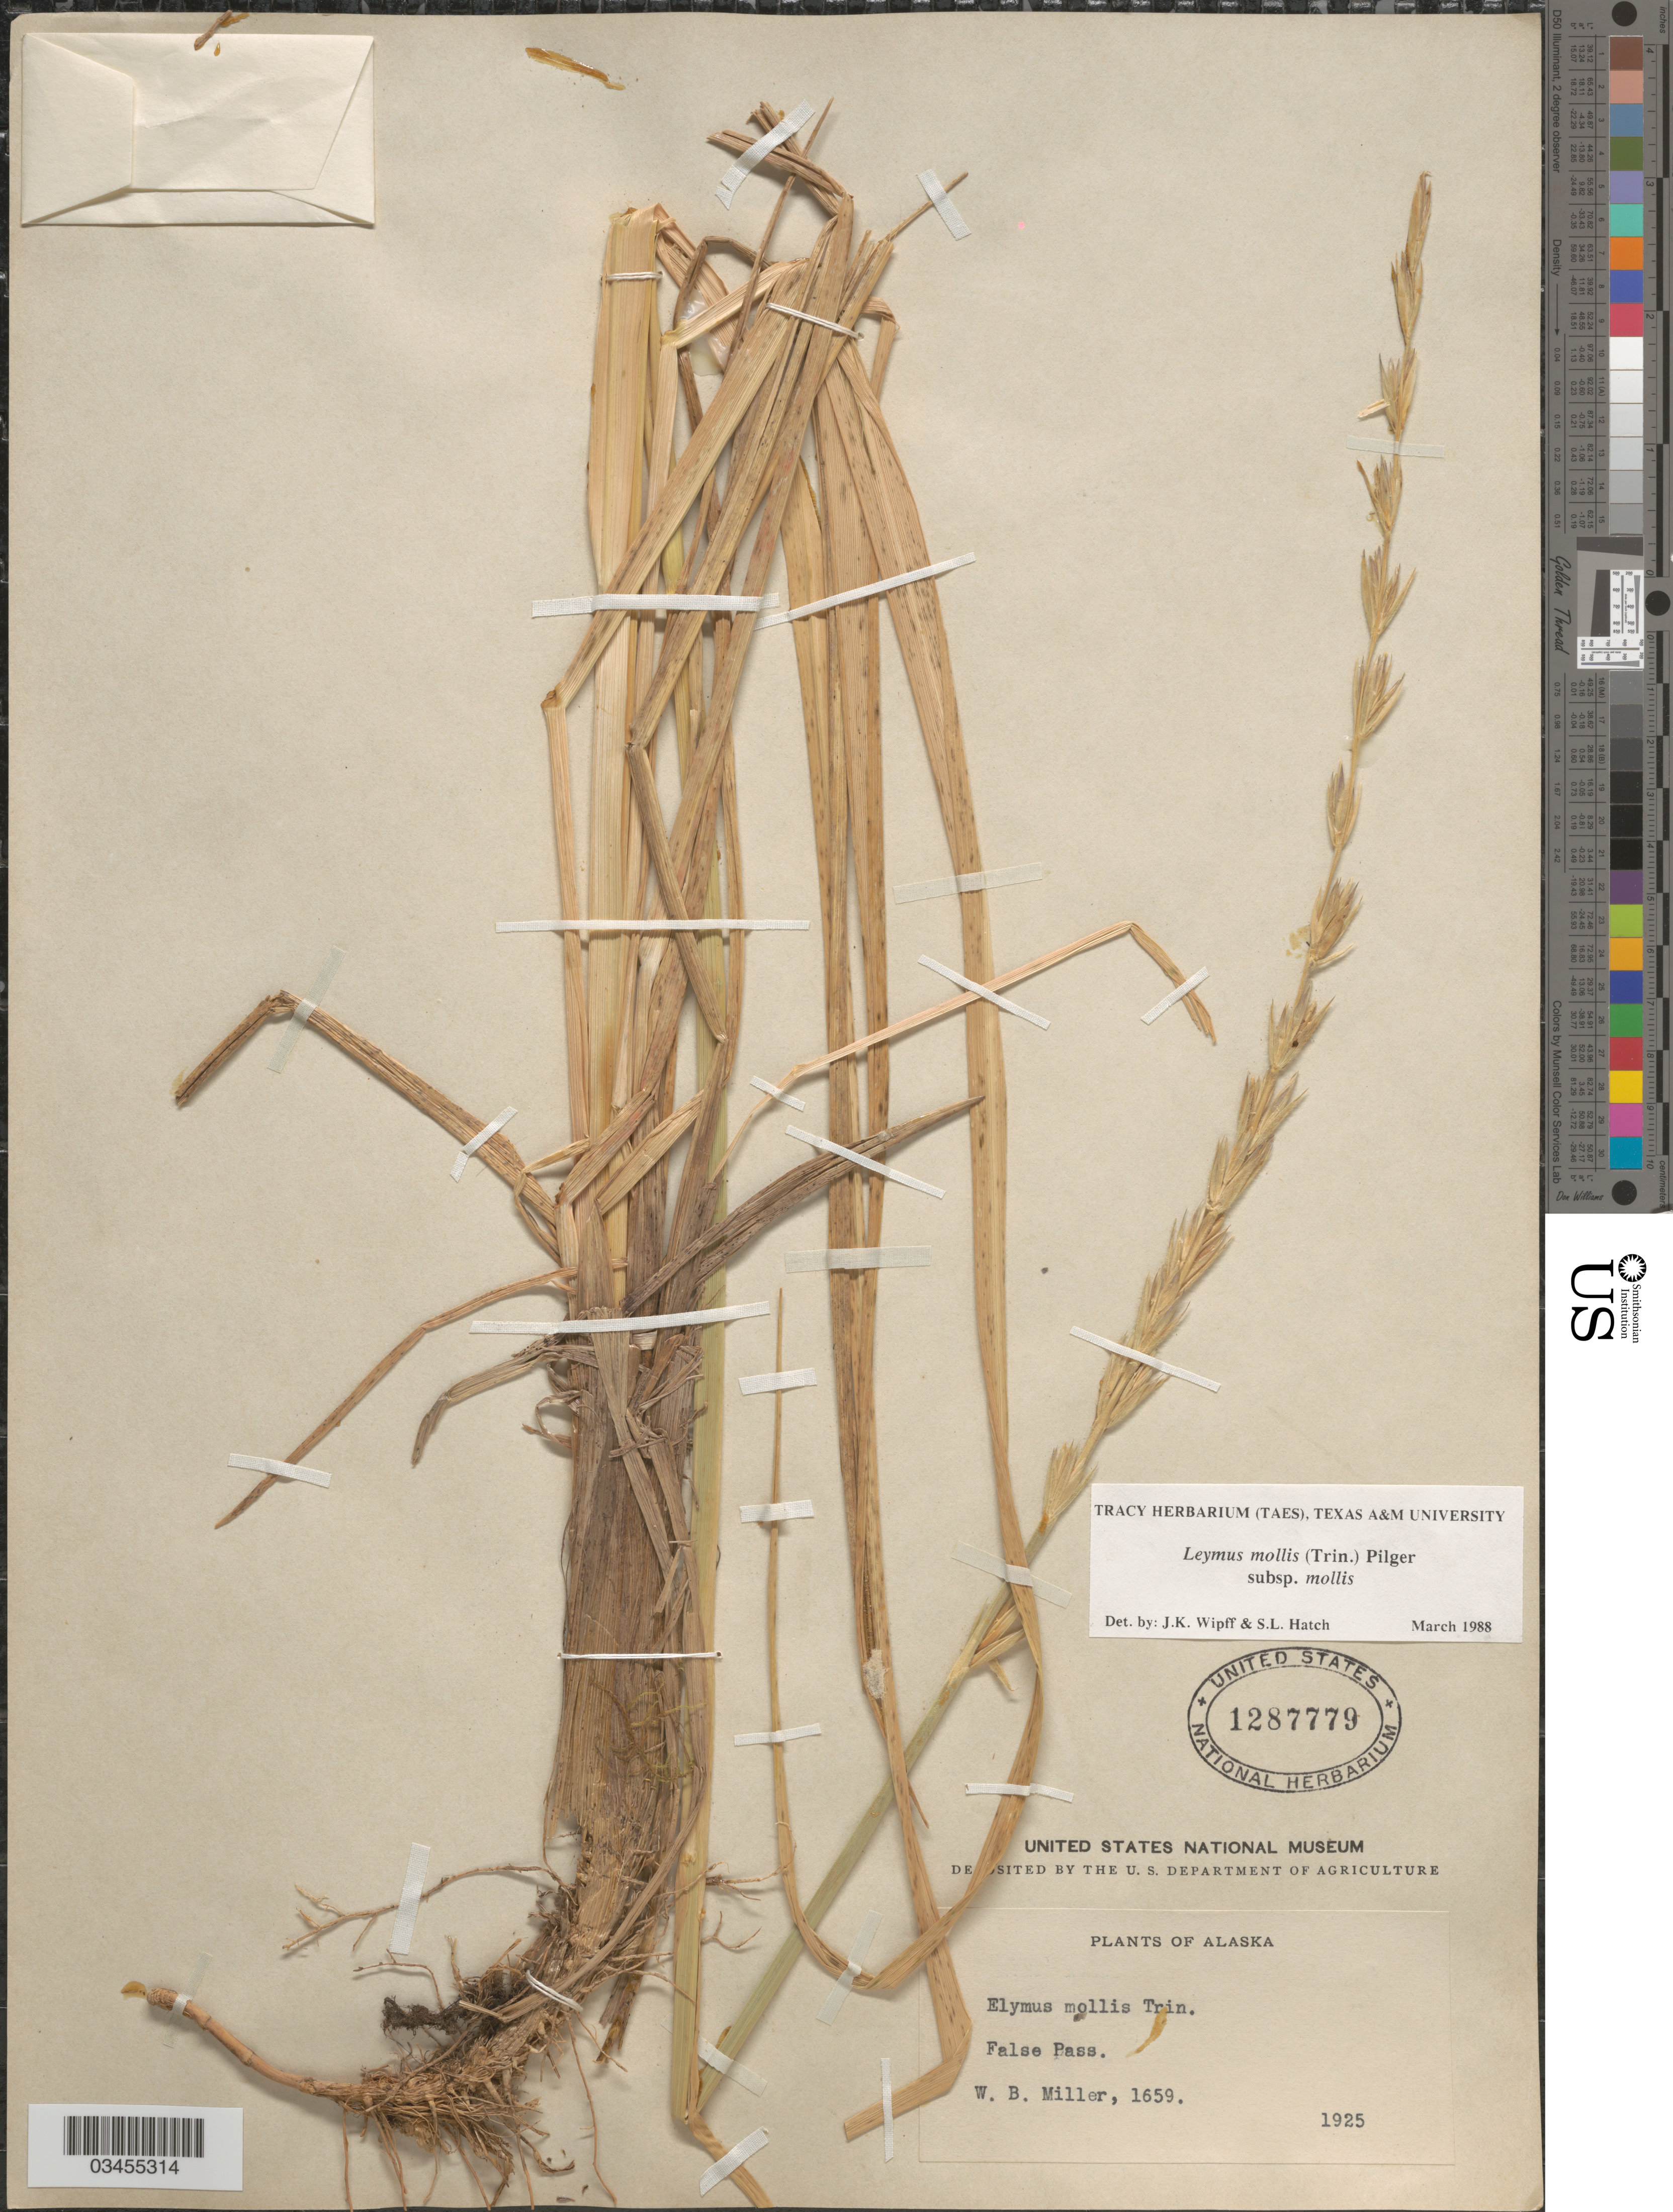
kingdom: Plantae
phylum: Tracheophyta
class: Liliopsida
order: Poales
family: Poaceae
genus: Leymus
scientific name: Leymus mollis subsp. mollis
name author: (Trin.) Pilg.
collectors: W. Miller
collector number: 1659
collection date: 1925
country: United States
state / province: Alaska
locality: False Pass.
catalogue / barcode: US 1287779